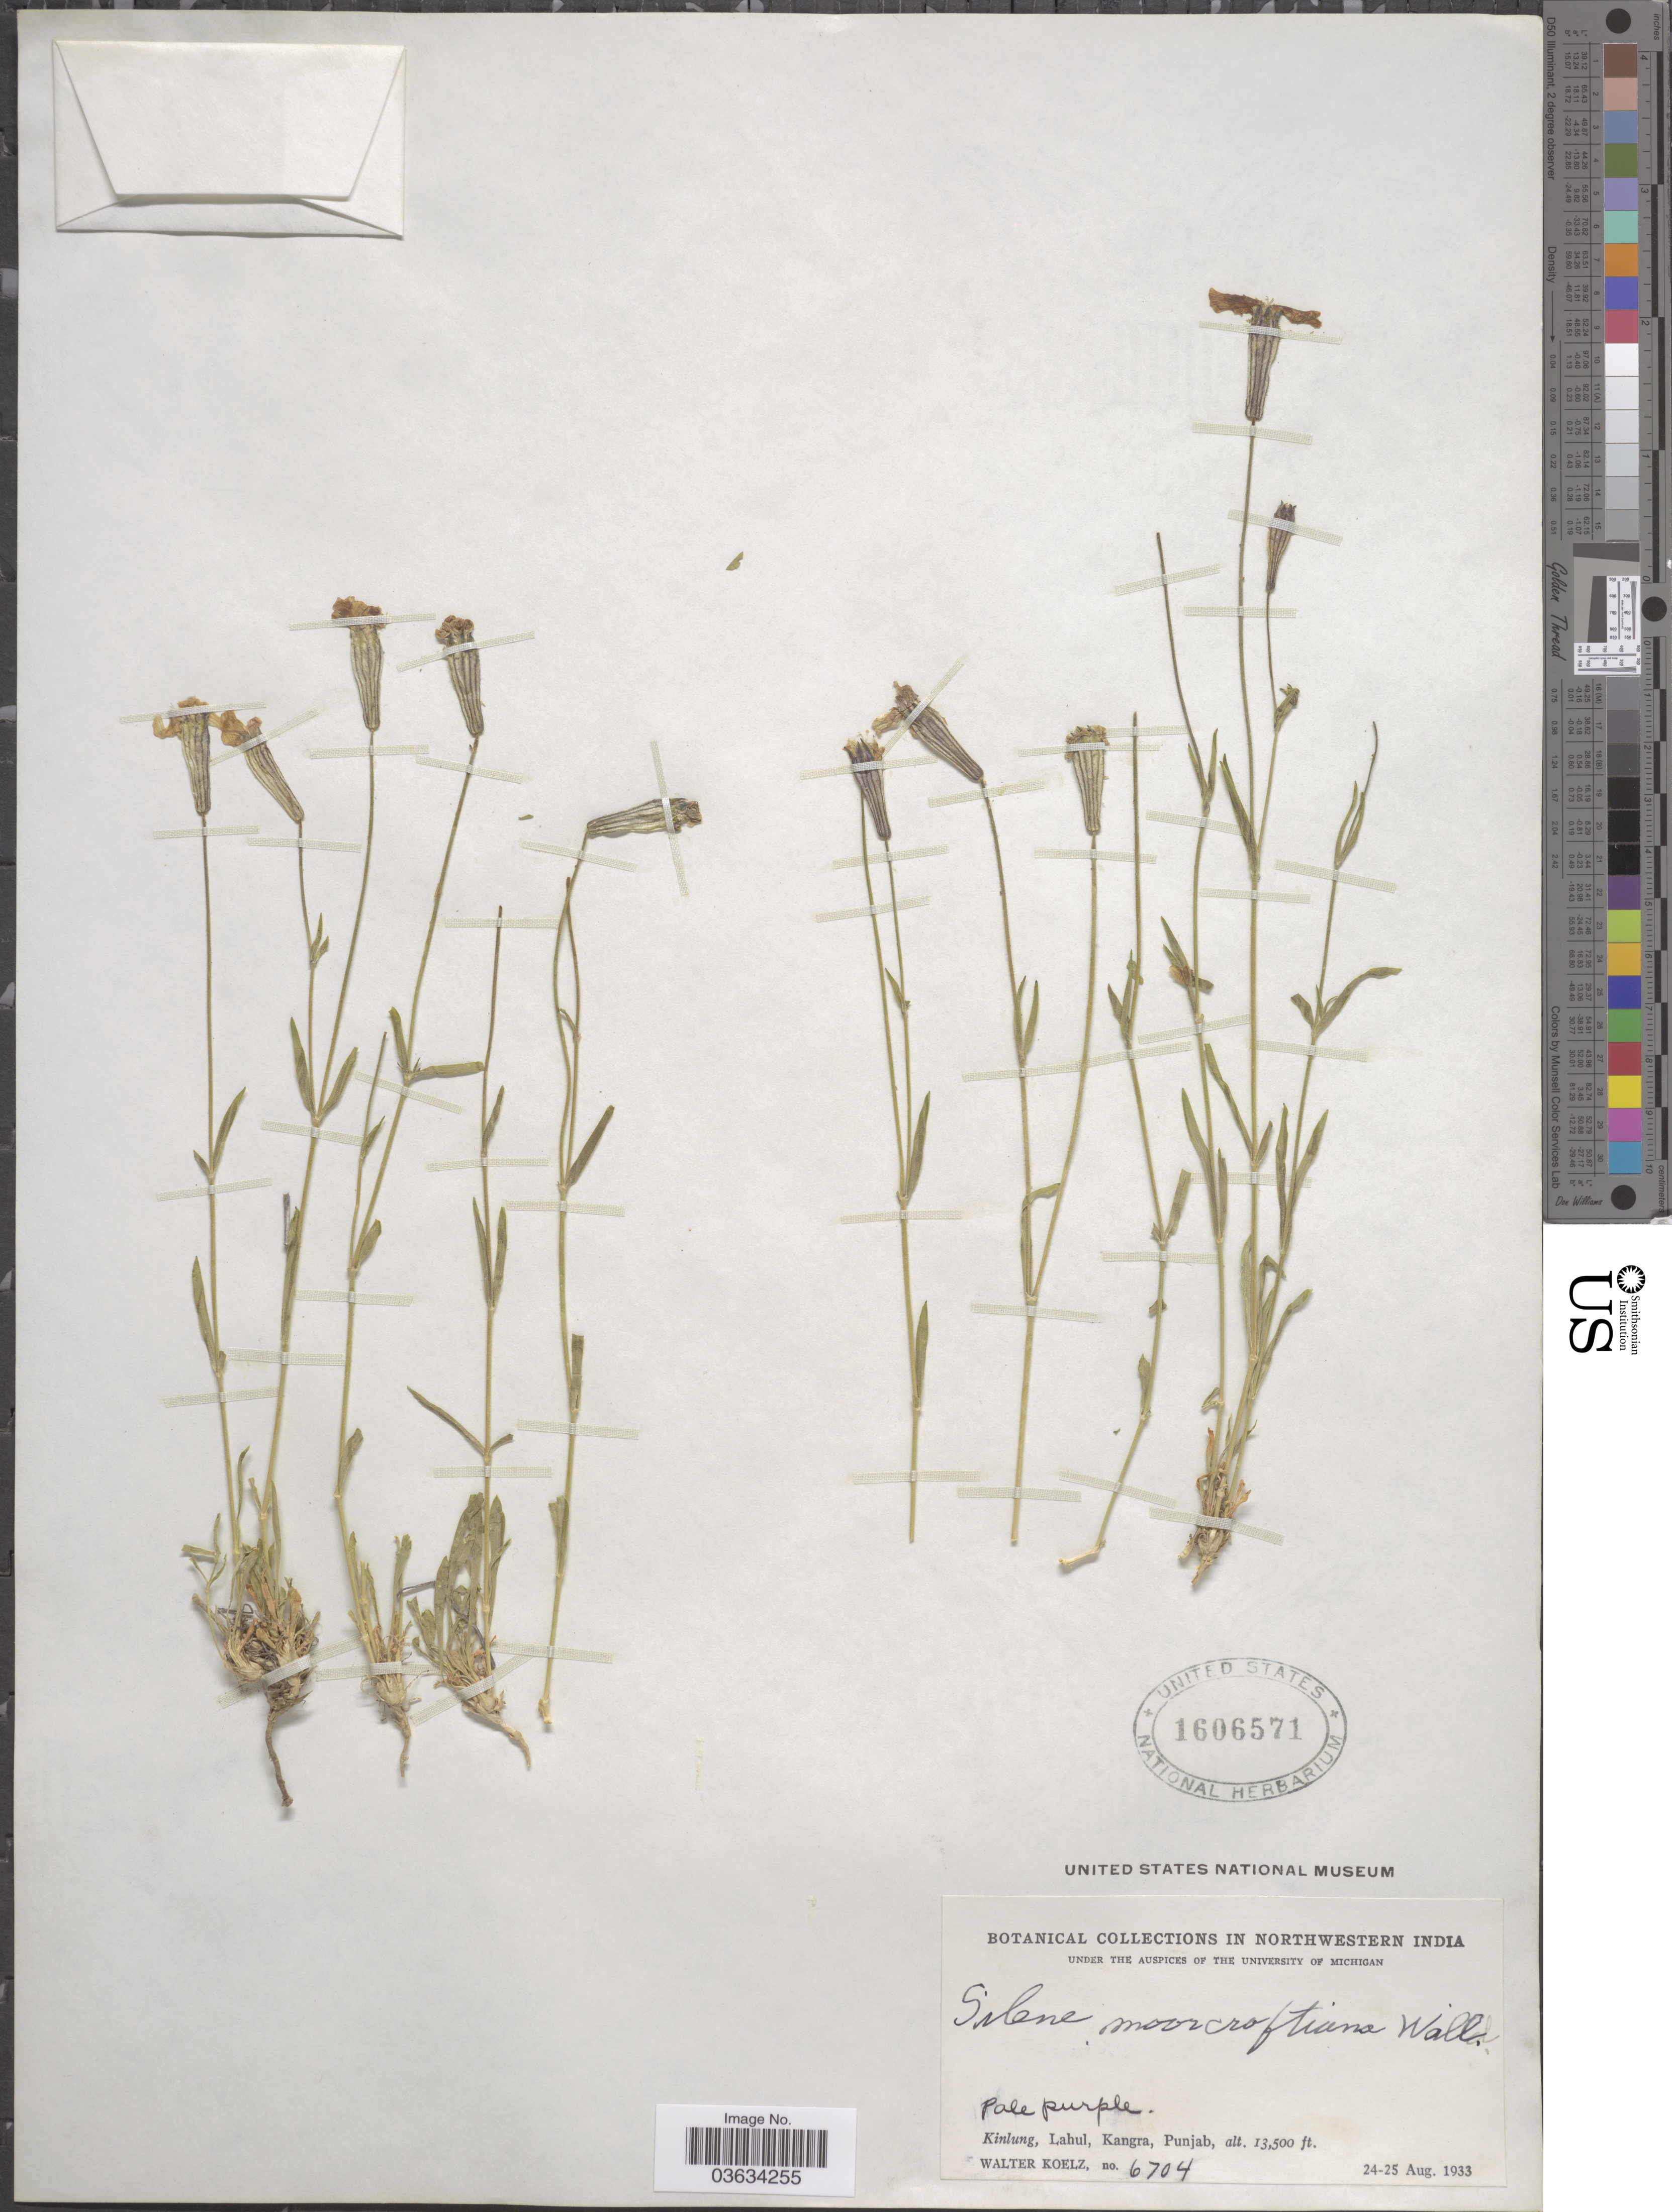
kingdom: Plantae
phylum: Tracheophyta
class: Magnoliopsida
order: Caryophyllales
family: Caryophyllaceae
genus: Silene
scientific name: Silene moorcroftiana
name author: Wall. ex Benth.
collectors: W. N. Koelz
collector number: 6704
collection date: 1933-08-24/1933-08-25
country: India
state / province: Punjab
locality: In Northwestern India. Kinlung, Lahul, Kangra, Punjab.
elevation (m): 4115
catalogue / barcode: US 1606571